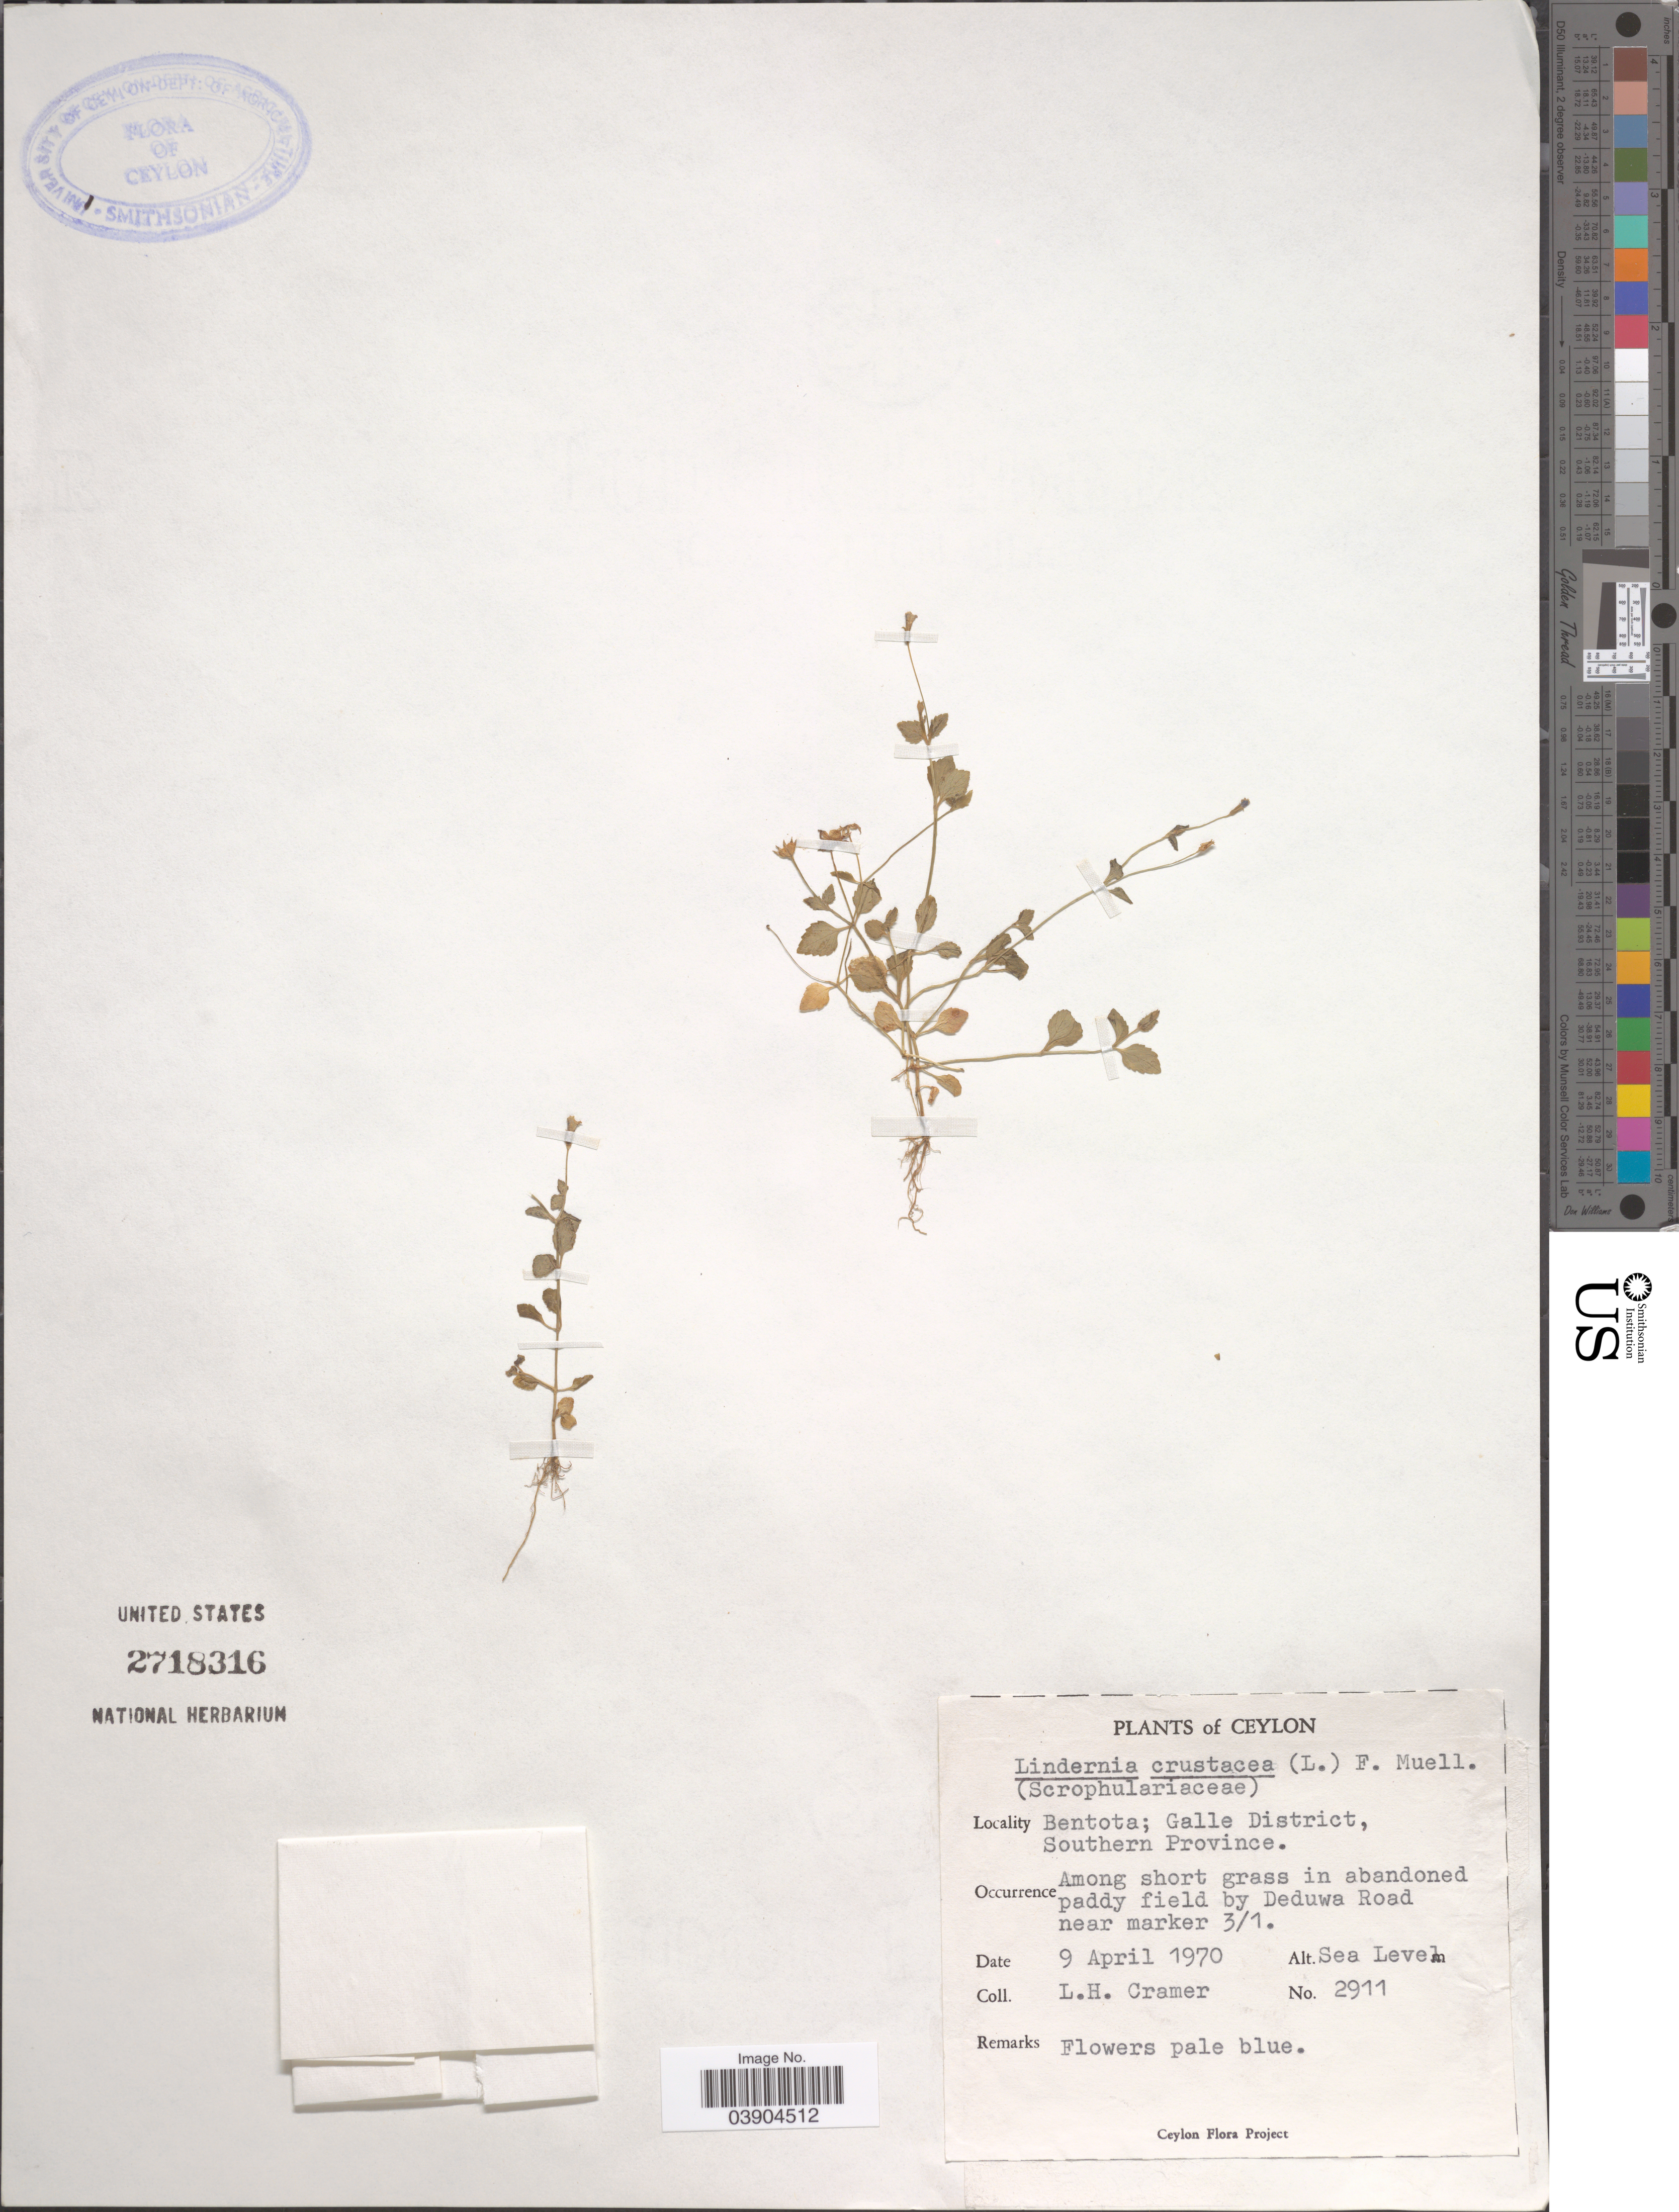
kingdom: Plantae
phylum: Tracheophyta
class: Magnoliopsida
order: Lamiales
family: Linderniaceae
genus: Lindernia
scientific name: Lindernia crustacea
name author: (L.) F. Muell.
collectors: L. H. Cramer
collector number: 2911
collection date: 1970-04-09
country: Sri Lanka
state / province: Southern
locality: Ceylon. Bentota; Galle District, Southern Province. Among short grass in abandoned paddy field by Deduwa Road near marker 3/1.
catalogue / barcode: US 2718316